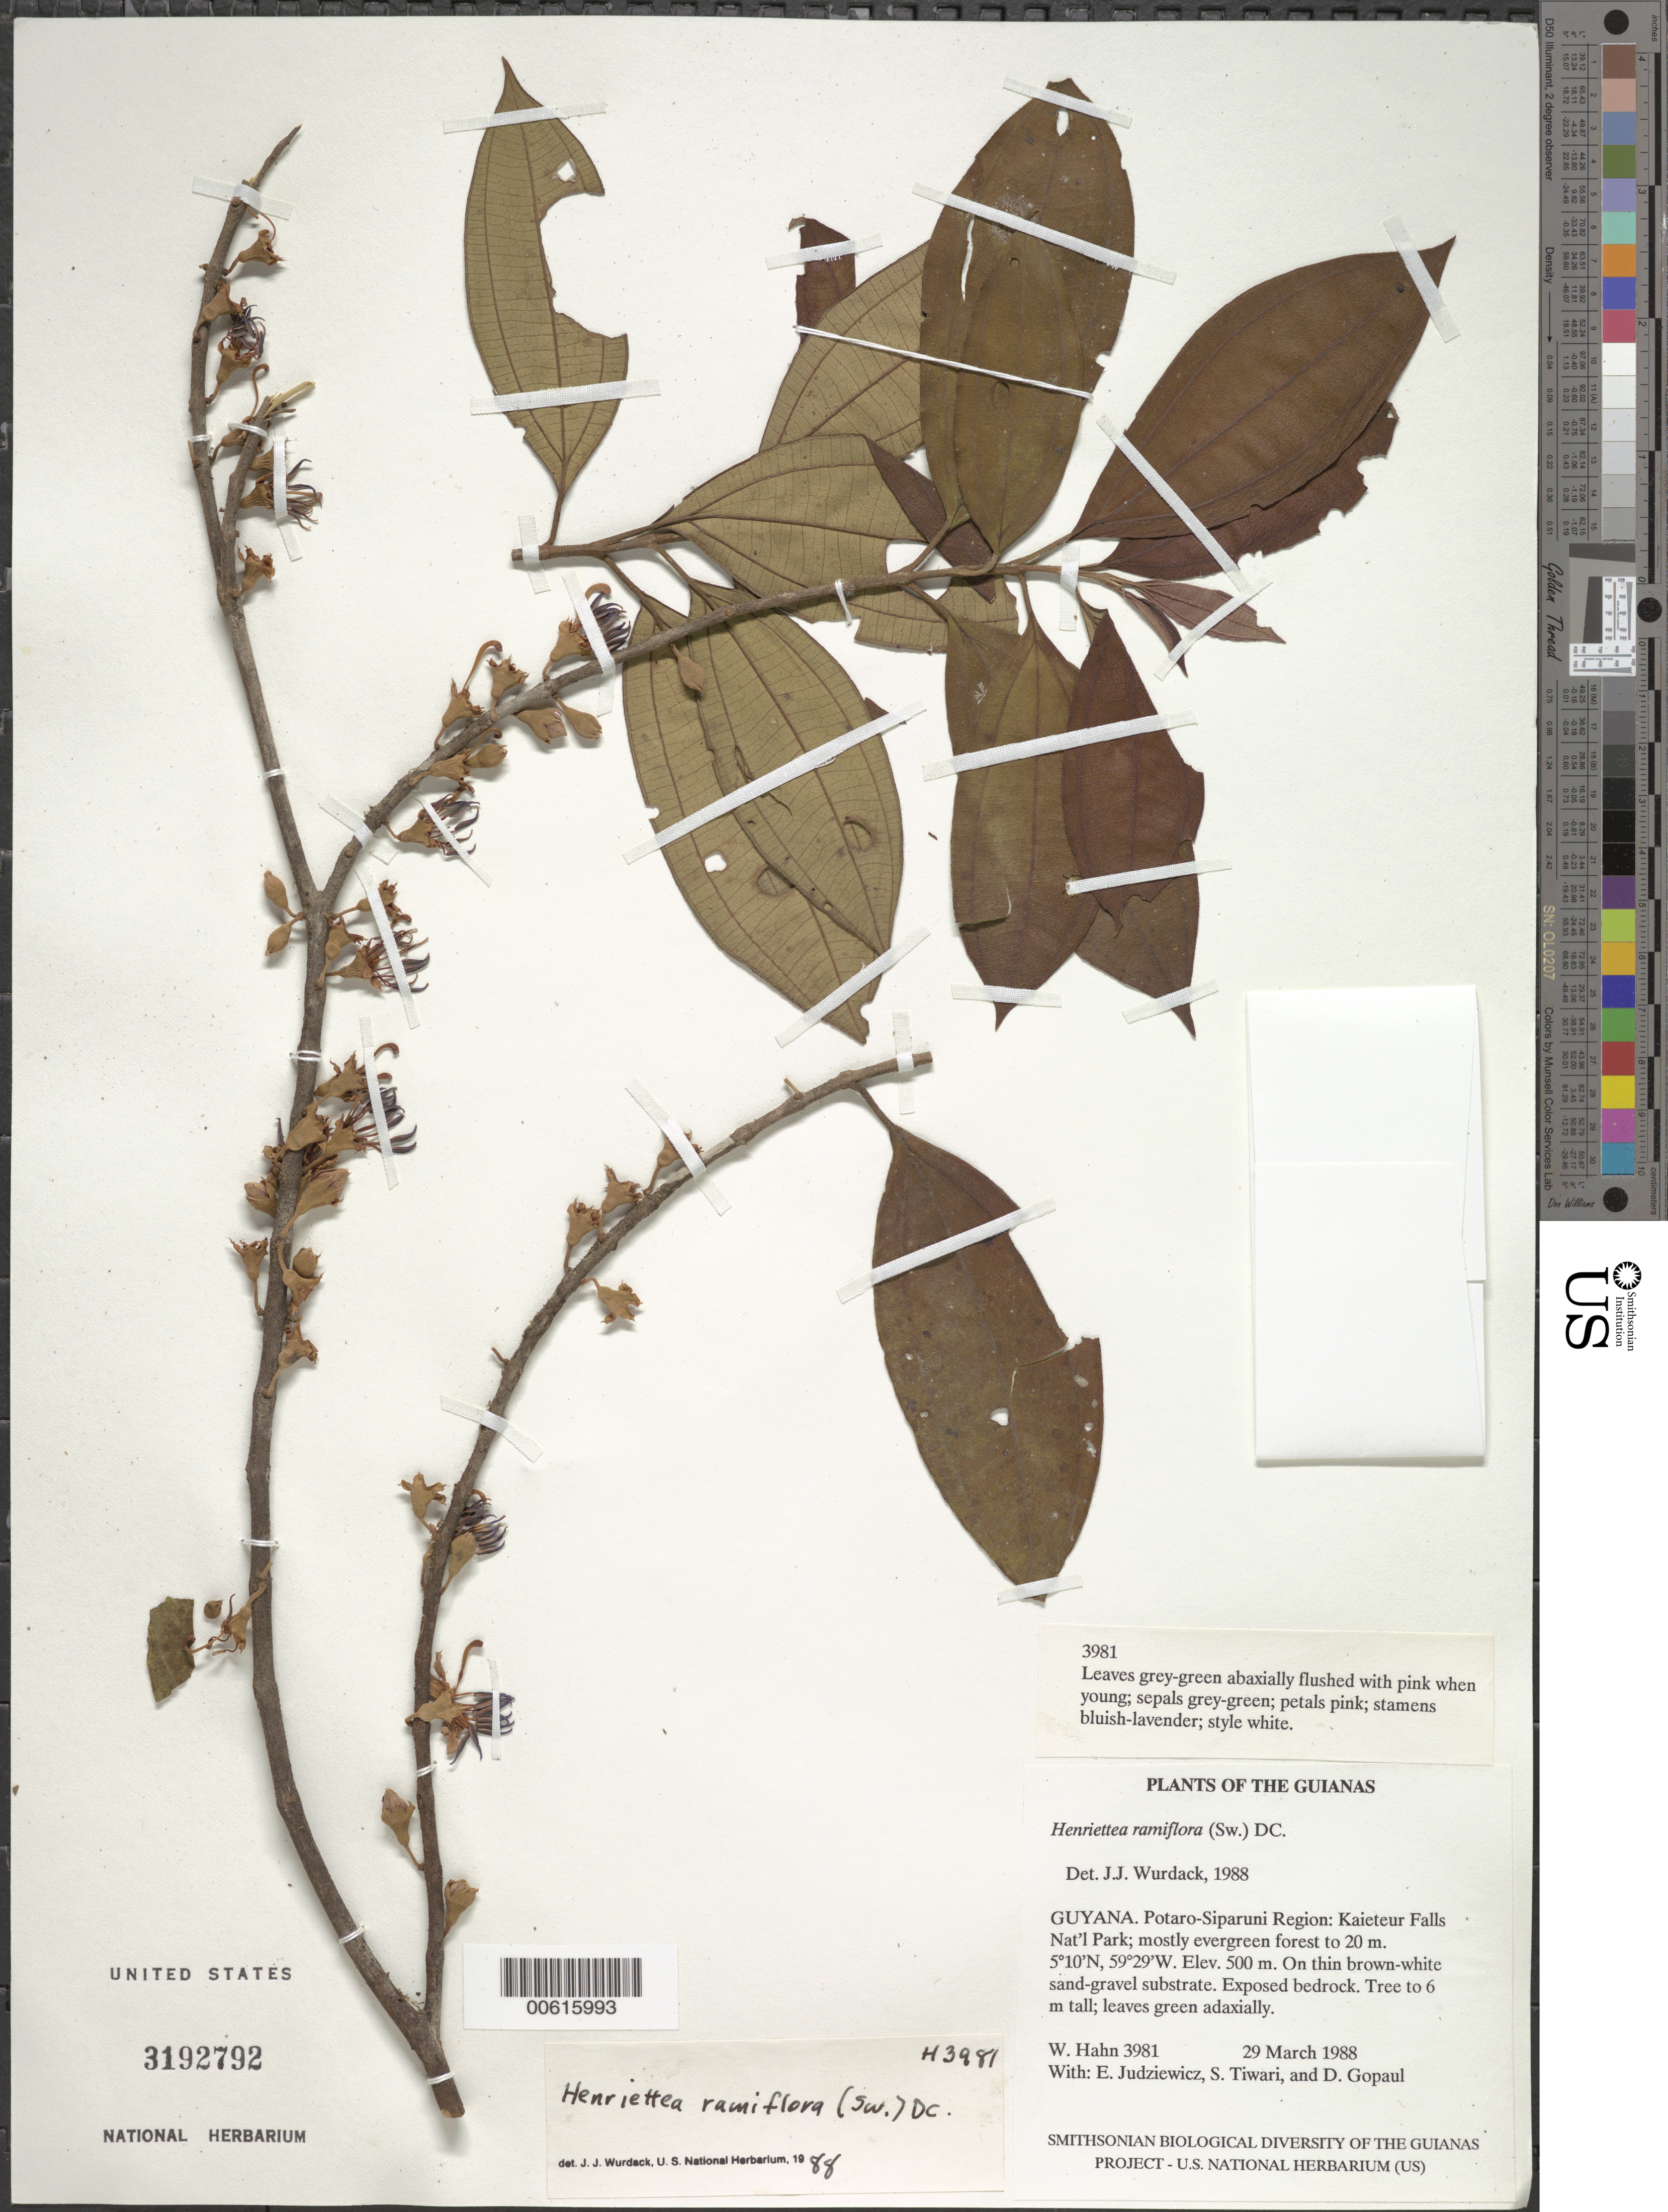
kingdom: Plantae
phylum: Tracheophyta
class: Magnoliopsida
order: Myrtales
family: Melastomataceae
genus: Henriettea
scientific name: Henriettea ramiflora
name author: (Sw.) DC.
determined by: Wurdack, John J., (US), US (UNITED STATES)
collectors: W. Hahn, E. J. Judziewicz, S. Tiwari & D. Gopaul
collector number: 3981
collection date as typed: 29 March 1988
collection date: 1988-03-29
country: Guyana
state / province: Potaro-Siparuni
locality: Kaieteur Falls National Park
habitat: Mostly evergreen forest to 20 m on thin brown-white sand-gravel substrate. Exposed bedrock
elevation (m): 500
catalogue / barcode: US 3192792